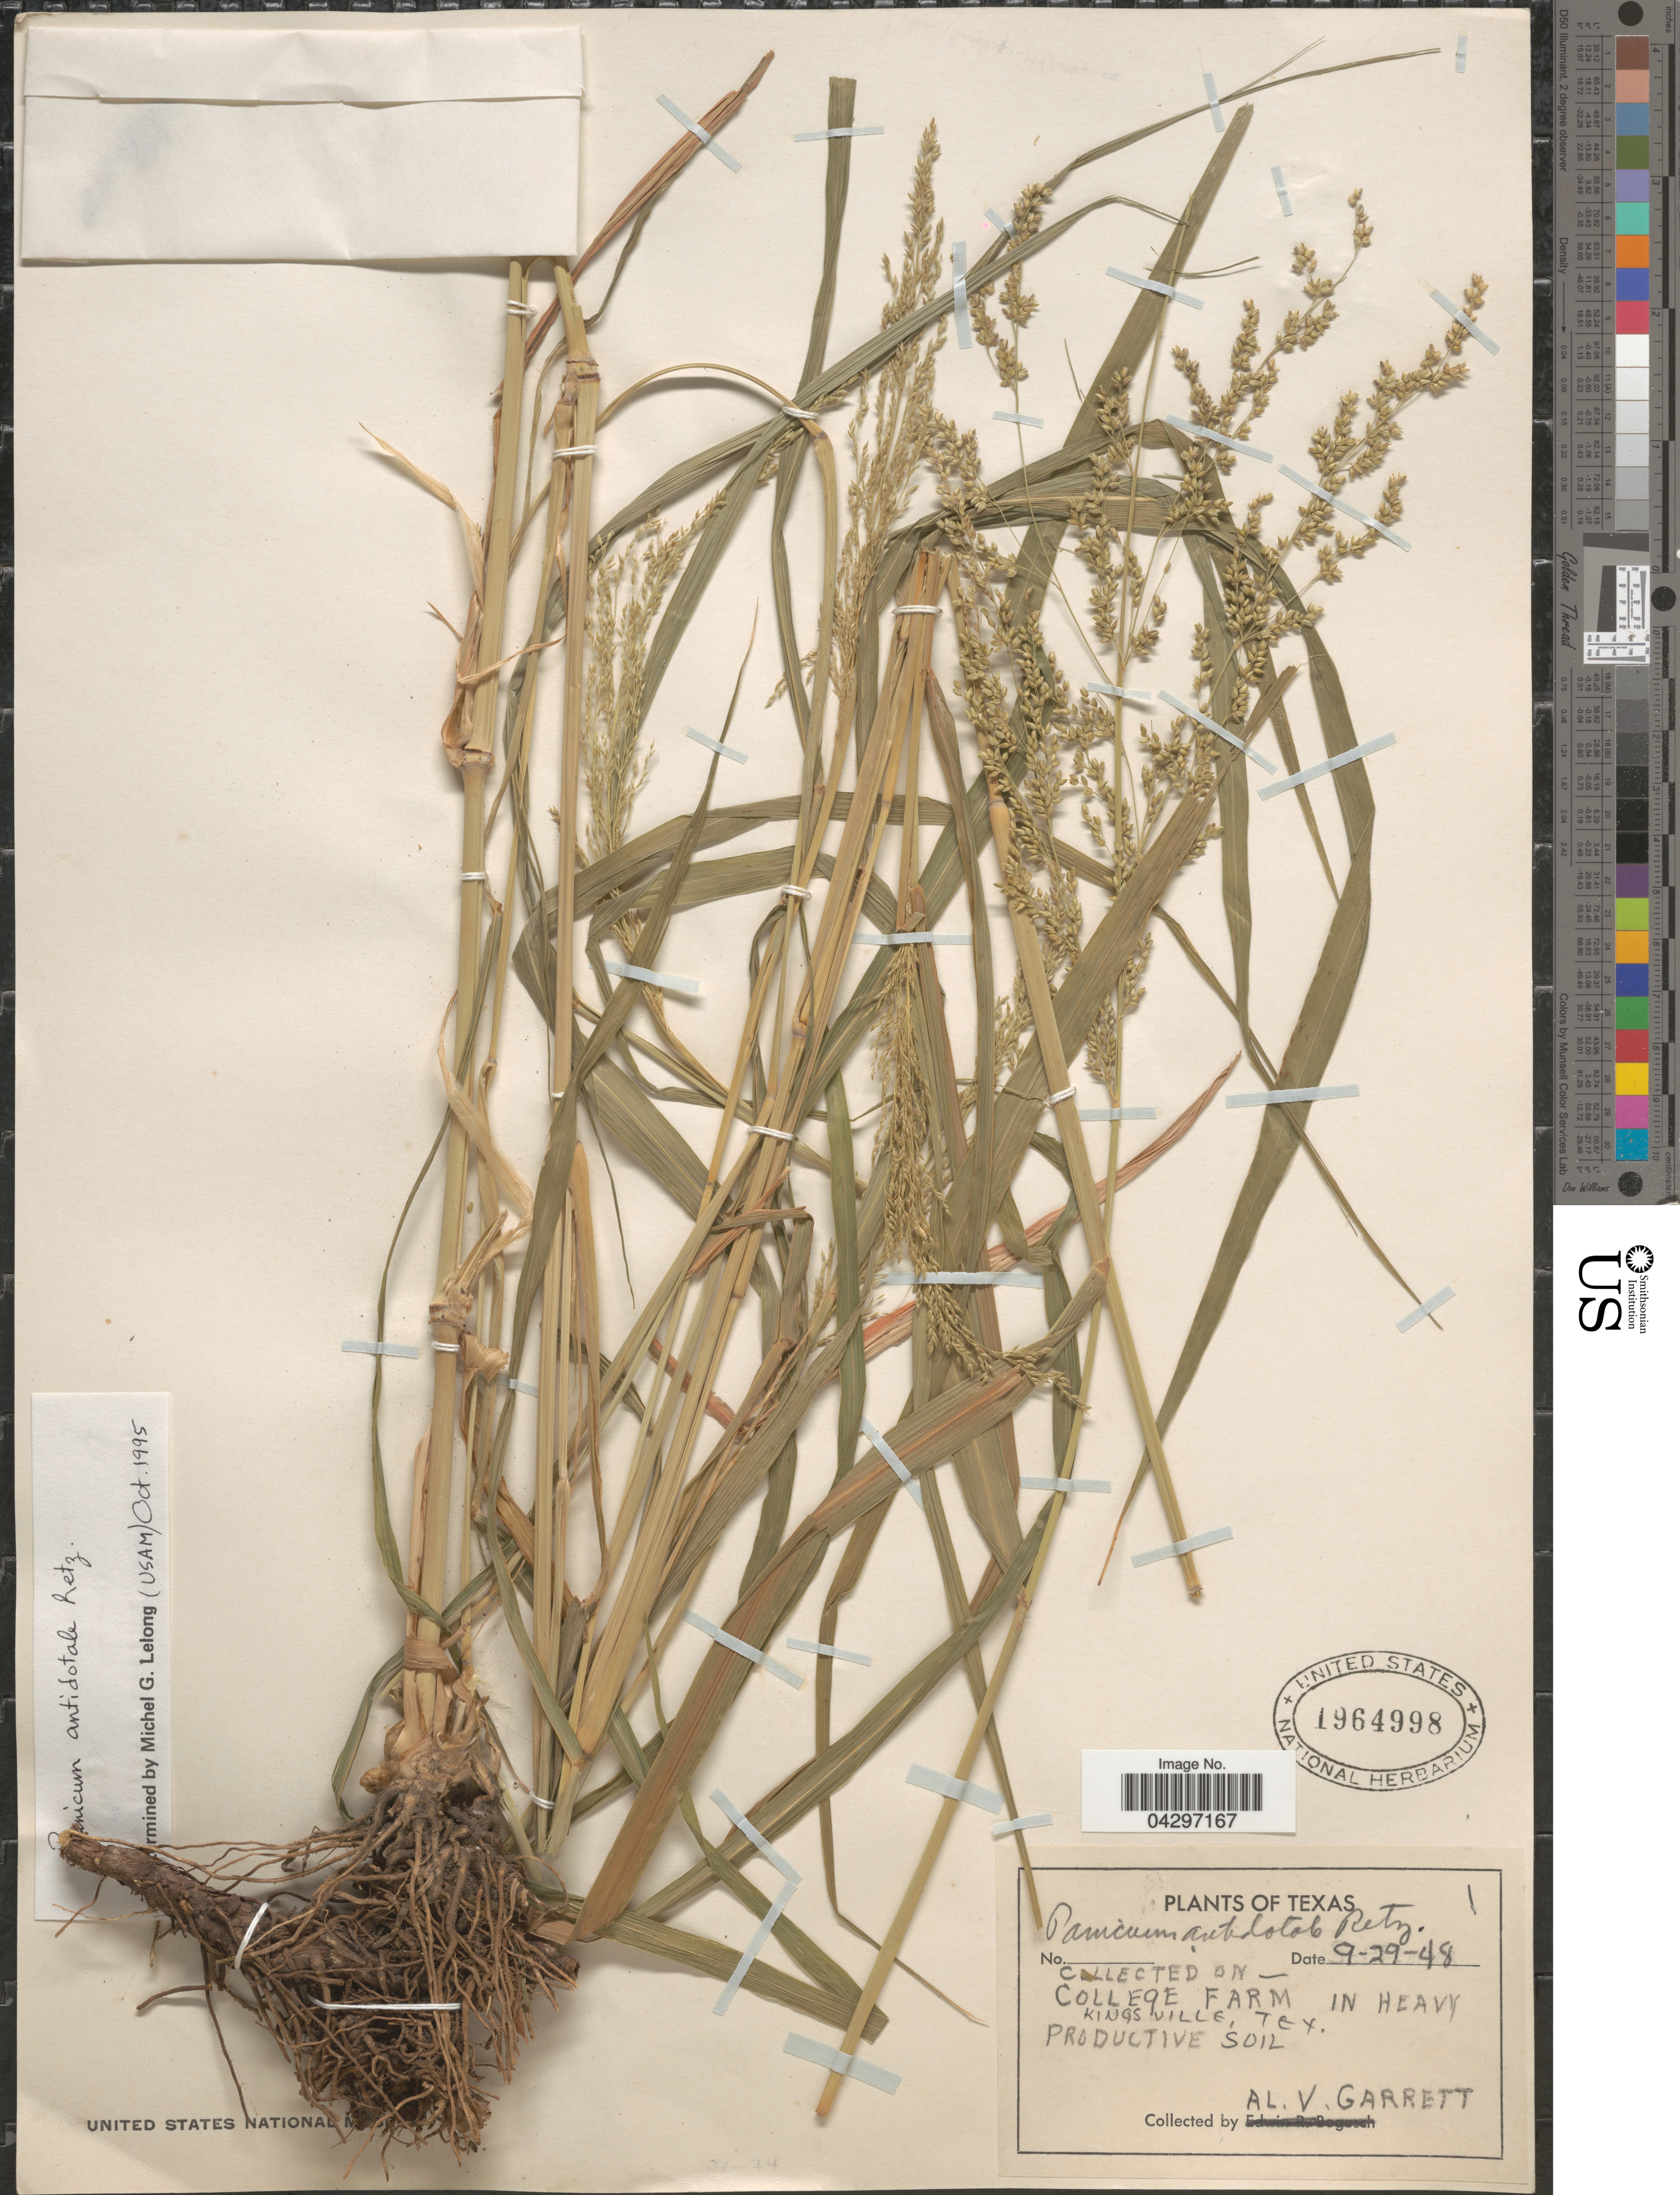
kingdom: Plantae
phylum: Tracheophyta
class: Liliopsida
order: Poales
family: Poaceae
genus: Panicum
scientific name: Panicum antidotale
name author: Retz.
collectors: A. Garrett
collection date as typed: Transcribed d/m/y: 29/9/48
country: United States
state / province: Texas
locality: College Farm in heavy Kingsville.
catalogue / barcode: US 1964998